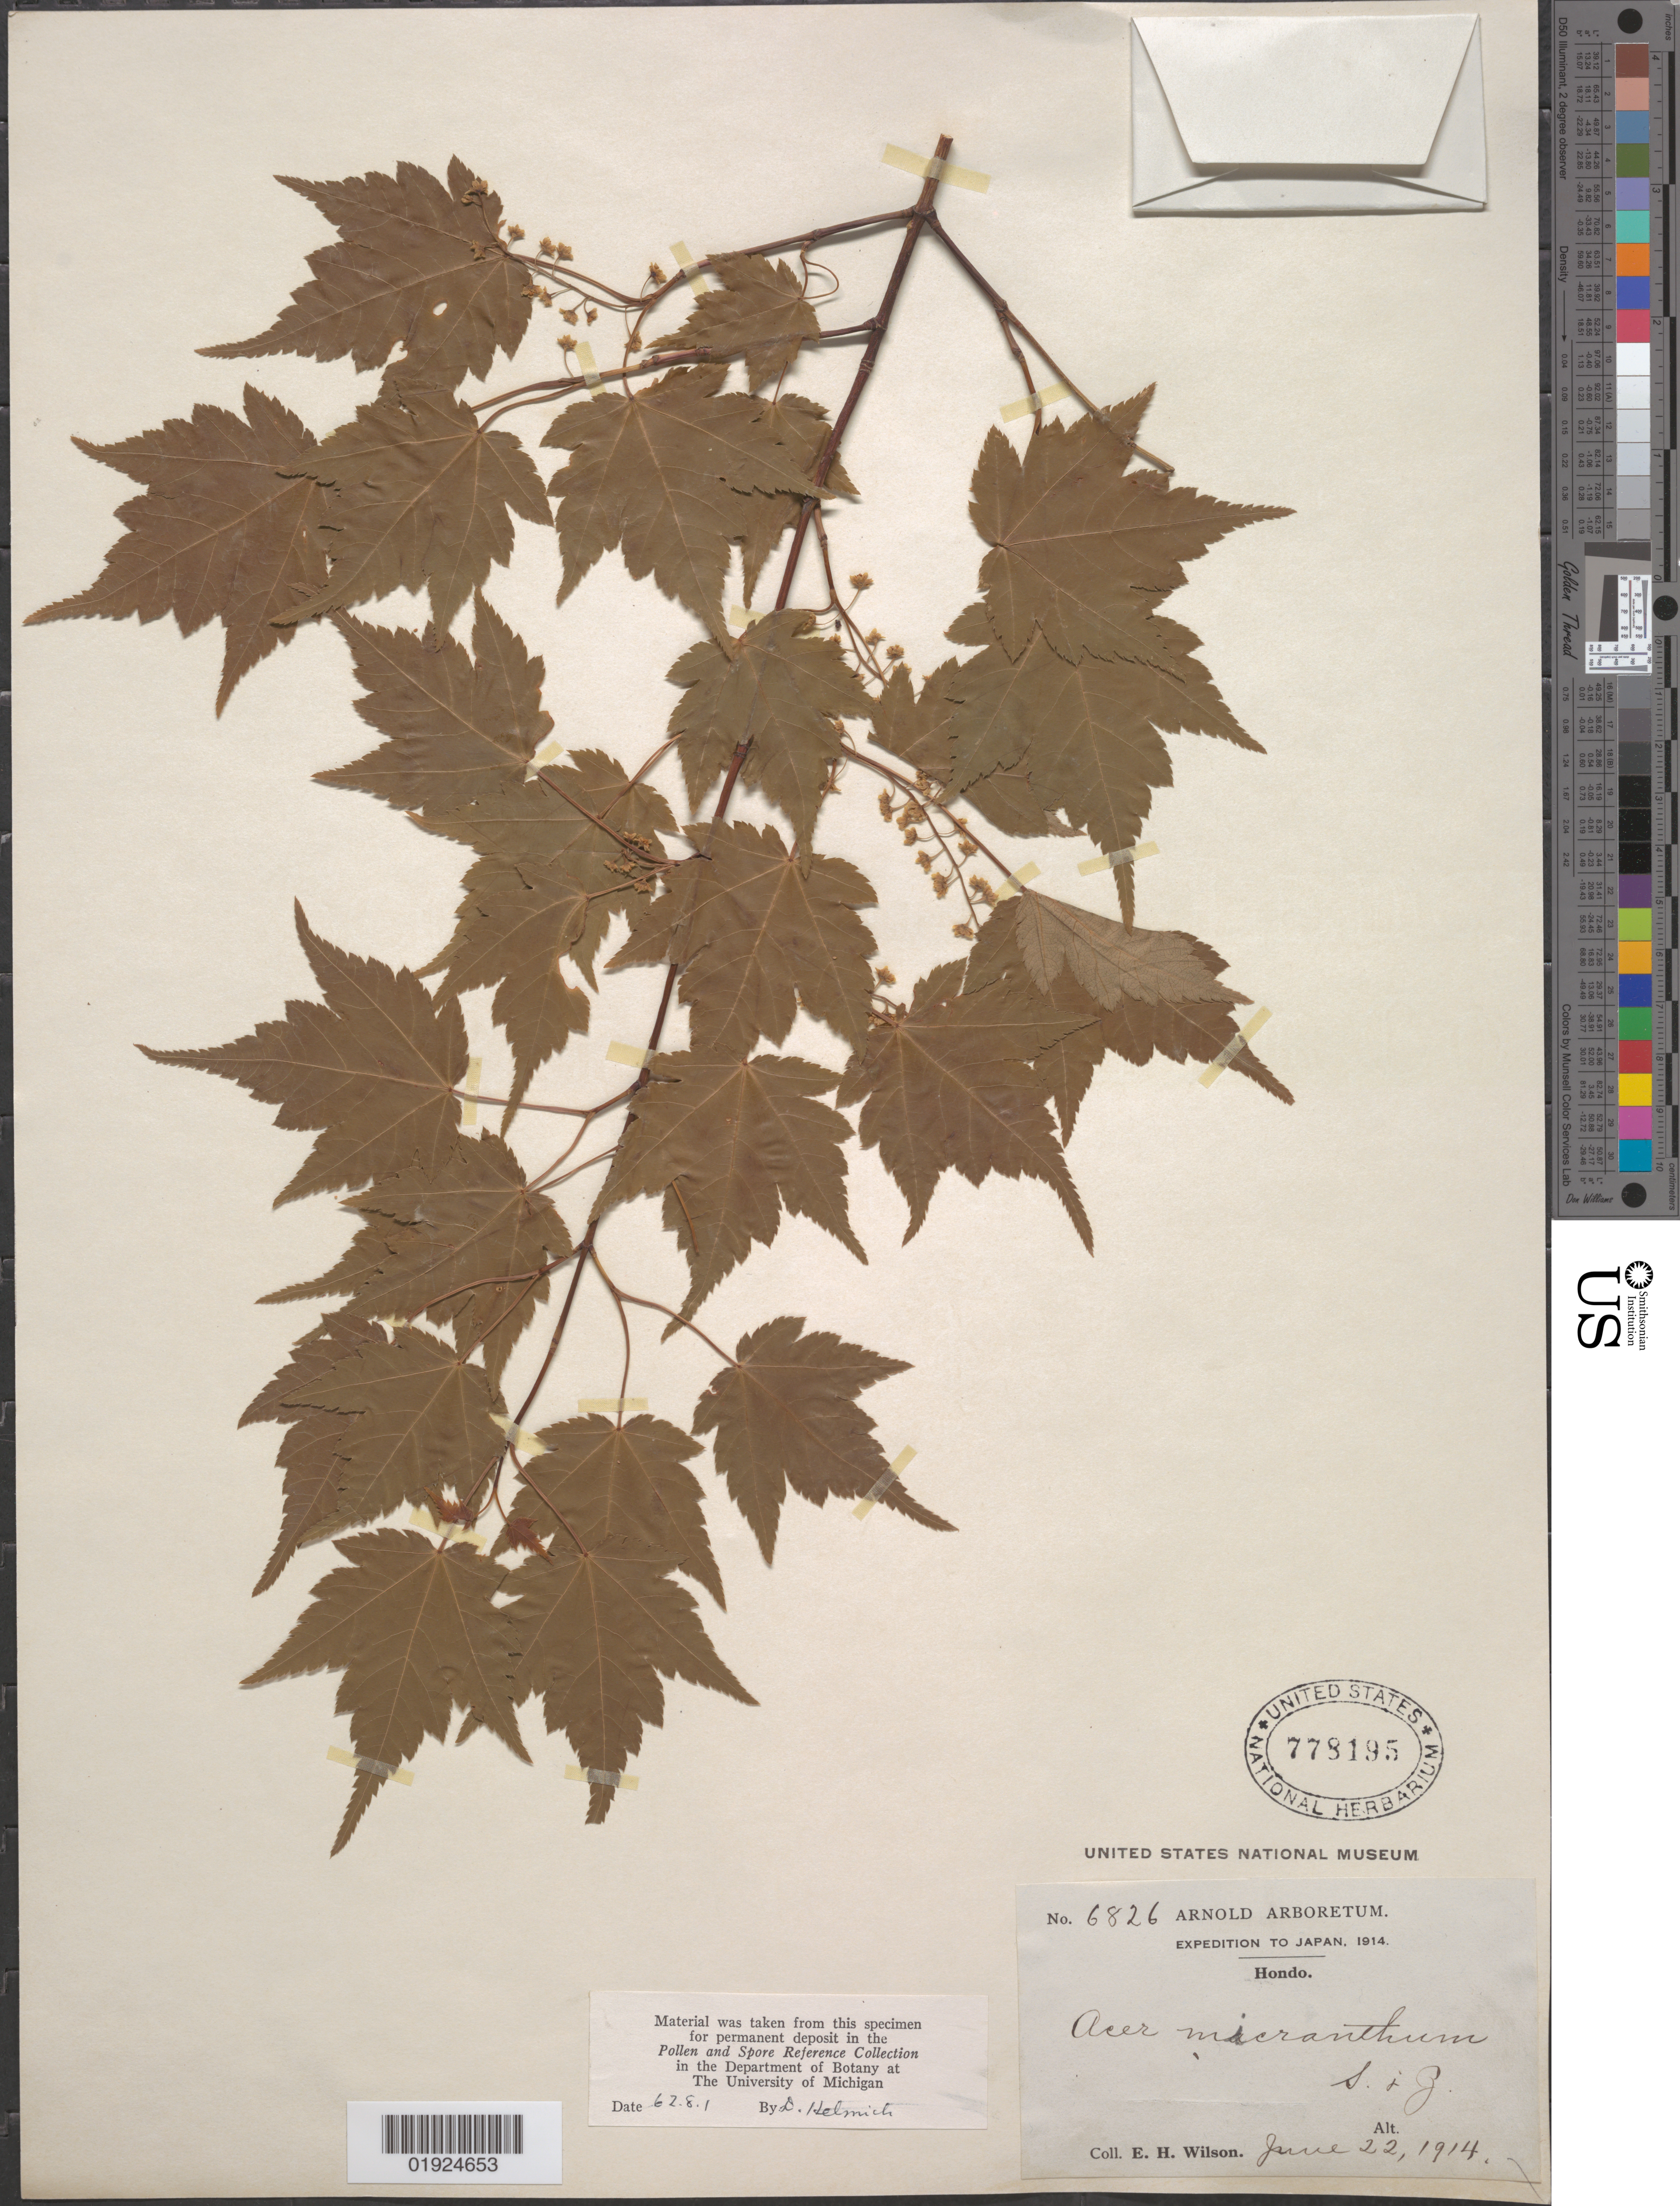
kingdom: Plantae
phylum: Tracheophyta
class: Magnoliopsida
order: Sapindales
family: Sapindaceae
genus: Acer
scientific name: Acer micranthum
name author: Siebold & Zucc.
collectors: E. H. Wilson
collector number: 6826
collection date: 1914-06-22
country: Japan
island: Honshu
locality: Hondo [Honshu]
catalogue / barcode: US 778195